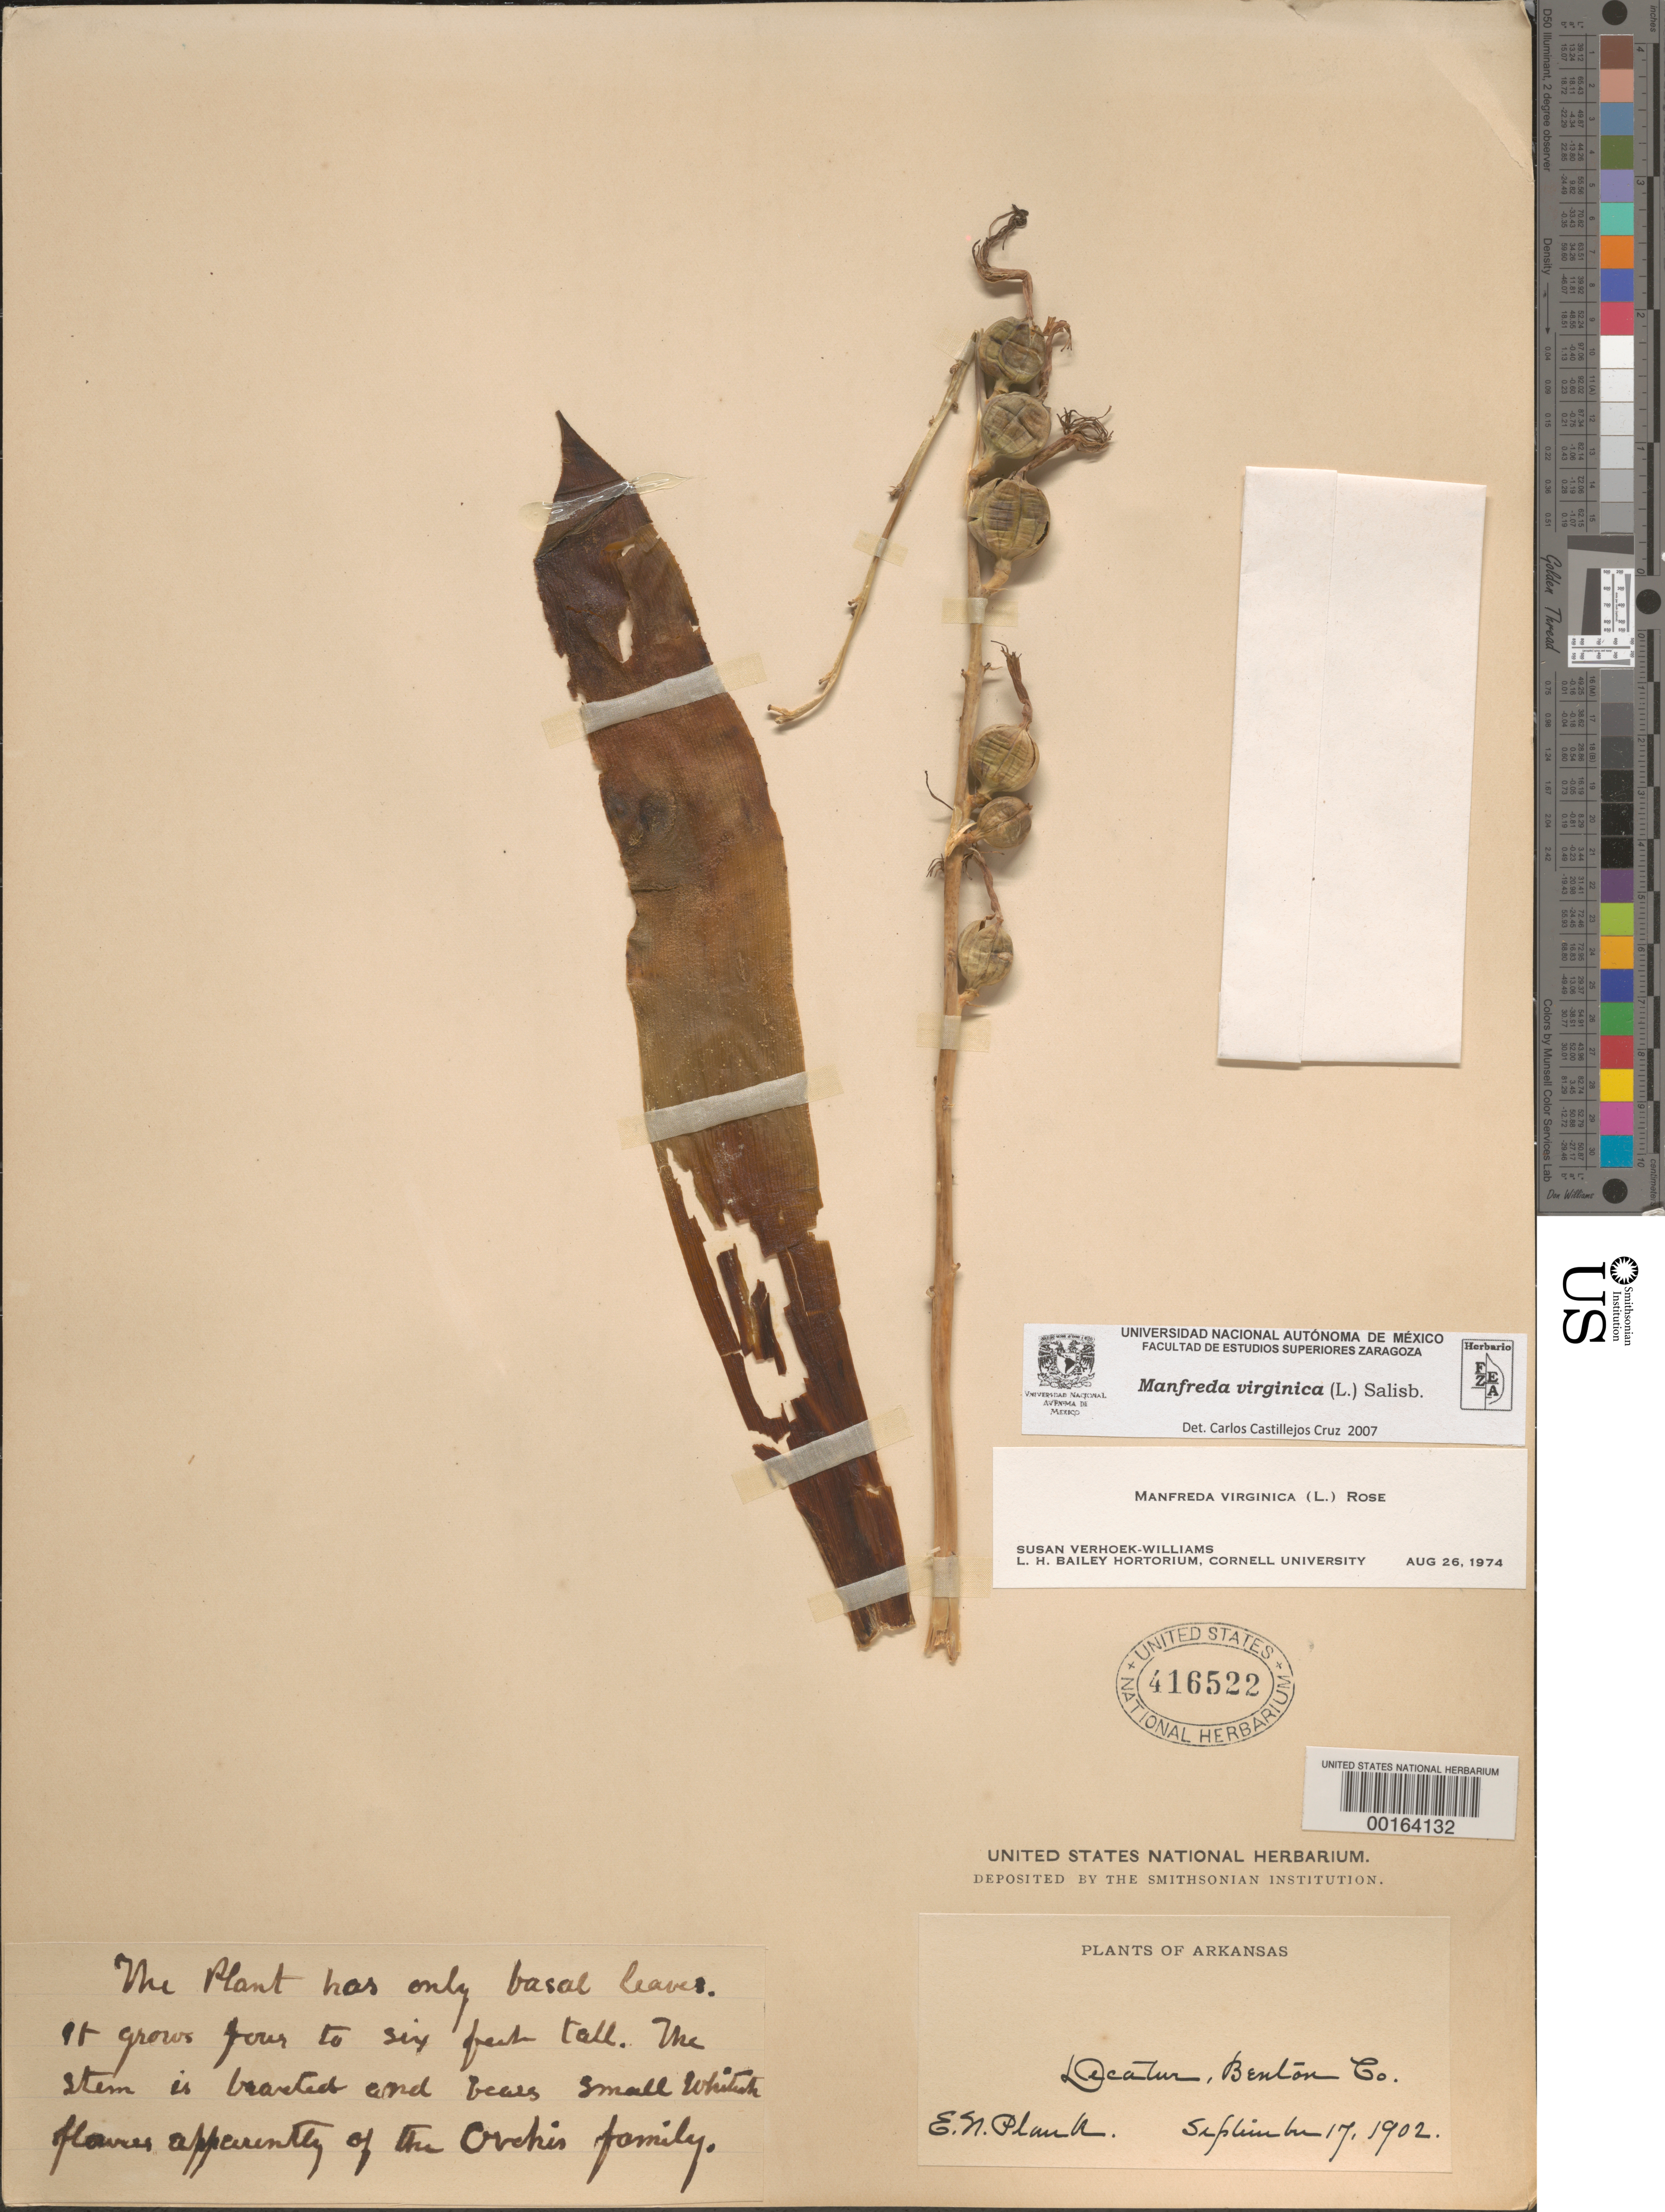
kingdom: Plantae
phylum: Tracheophyta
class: Liliopsida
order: Asparagales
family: Asparagaceae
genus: Manfreda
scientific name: Manfreda virginica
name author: (L.) Salisb. ex Rose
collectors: E. Plank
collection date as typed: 17 Sep 1902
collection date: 1902-09-17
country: United States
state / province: Arkansas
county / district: Benton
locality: Decatur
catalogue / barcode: US 416522